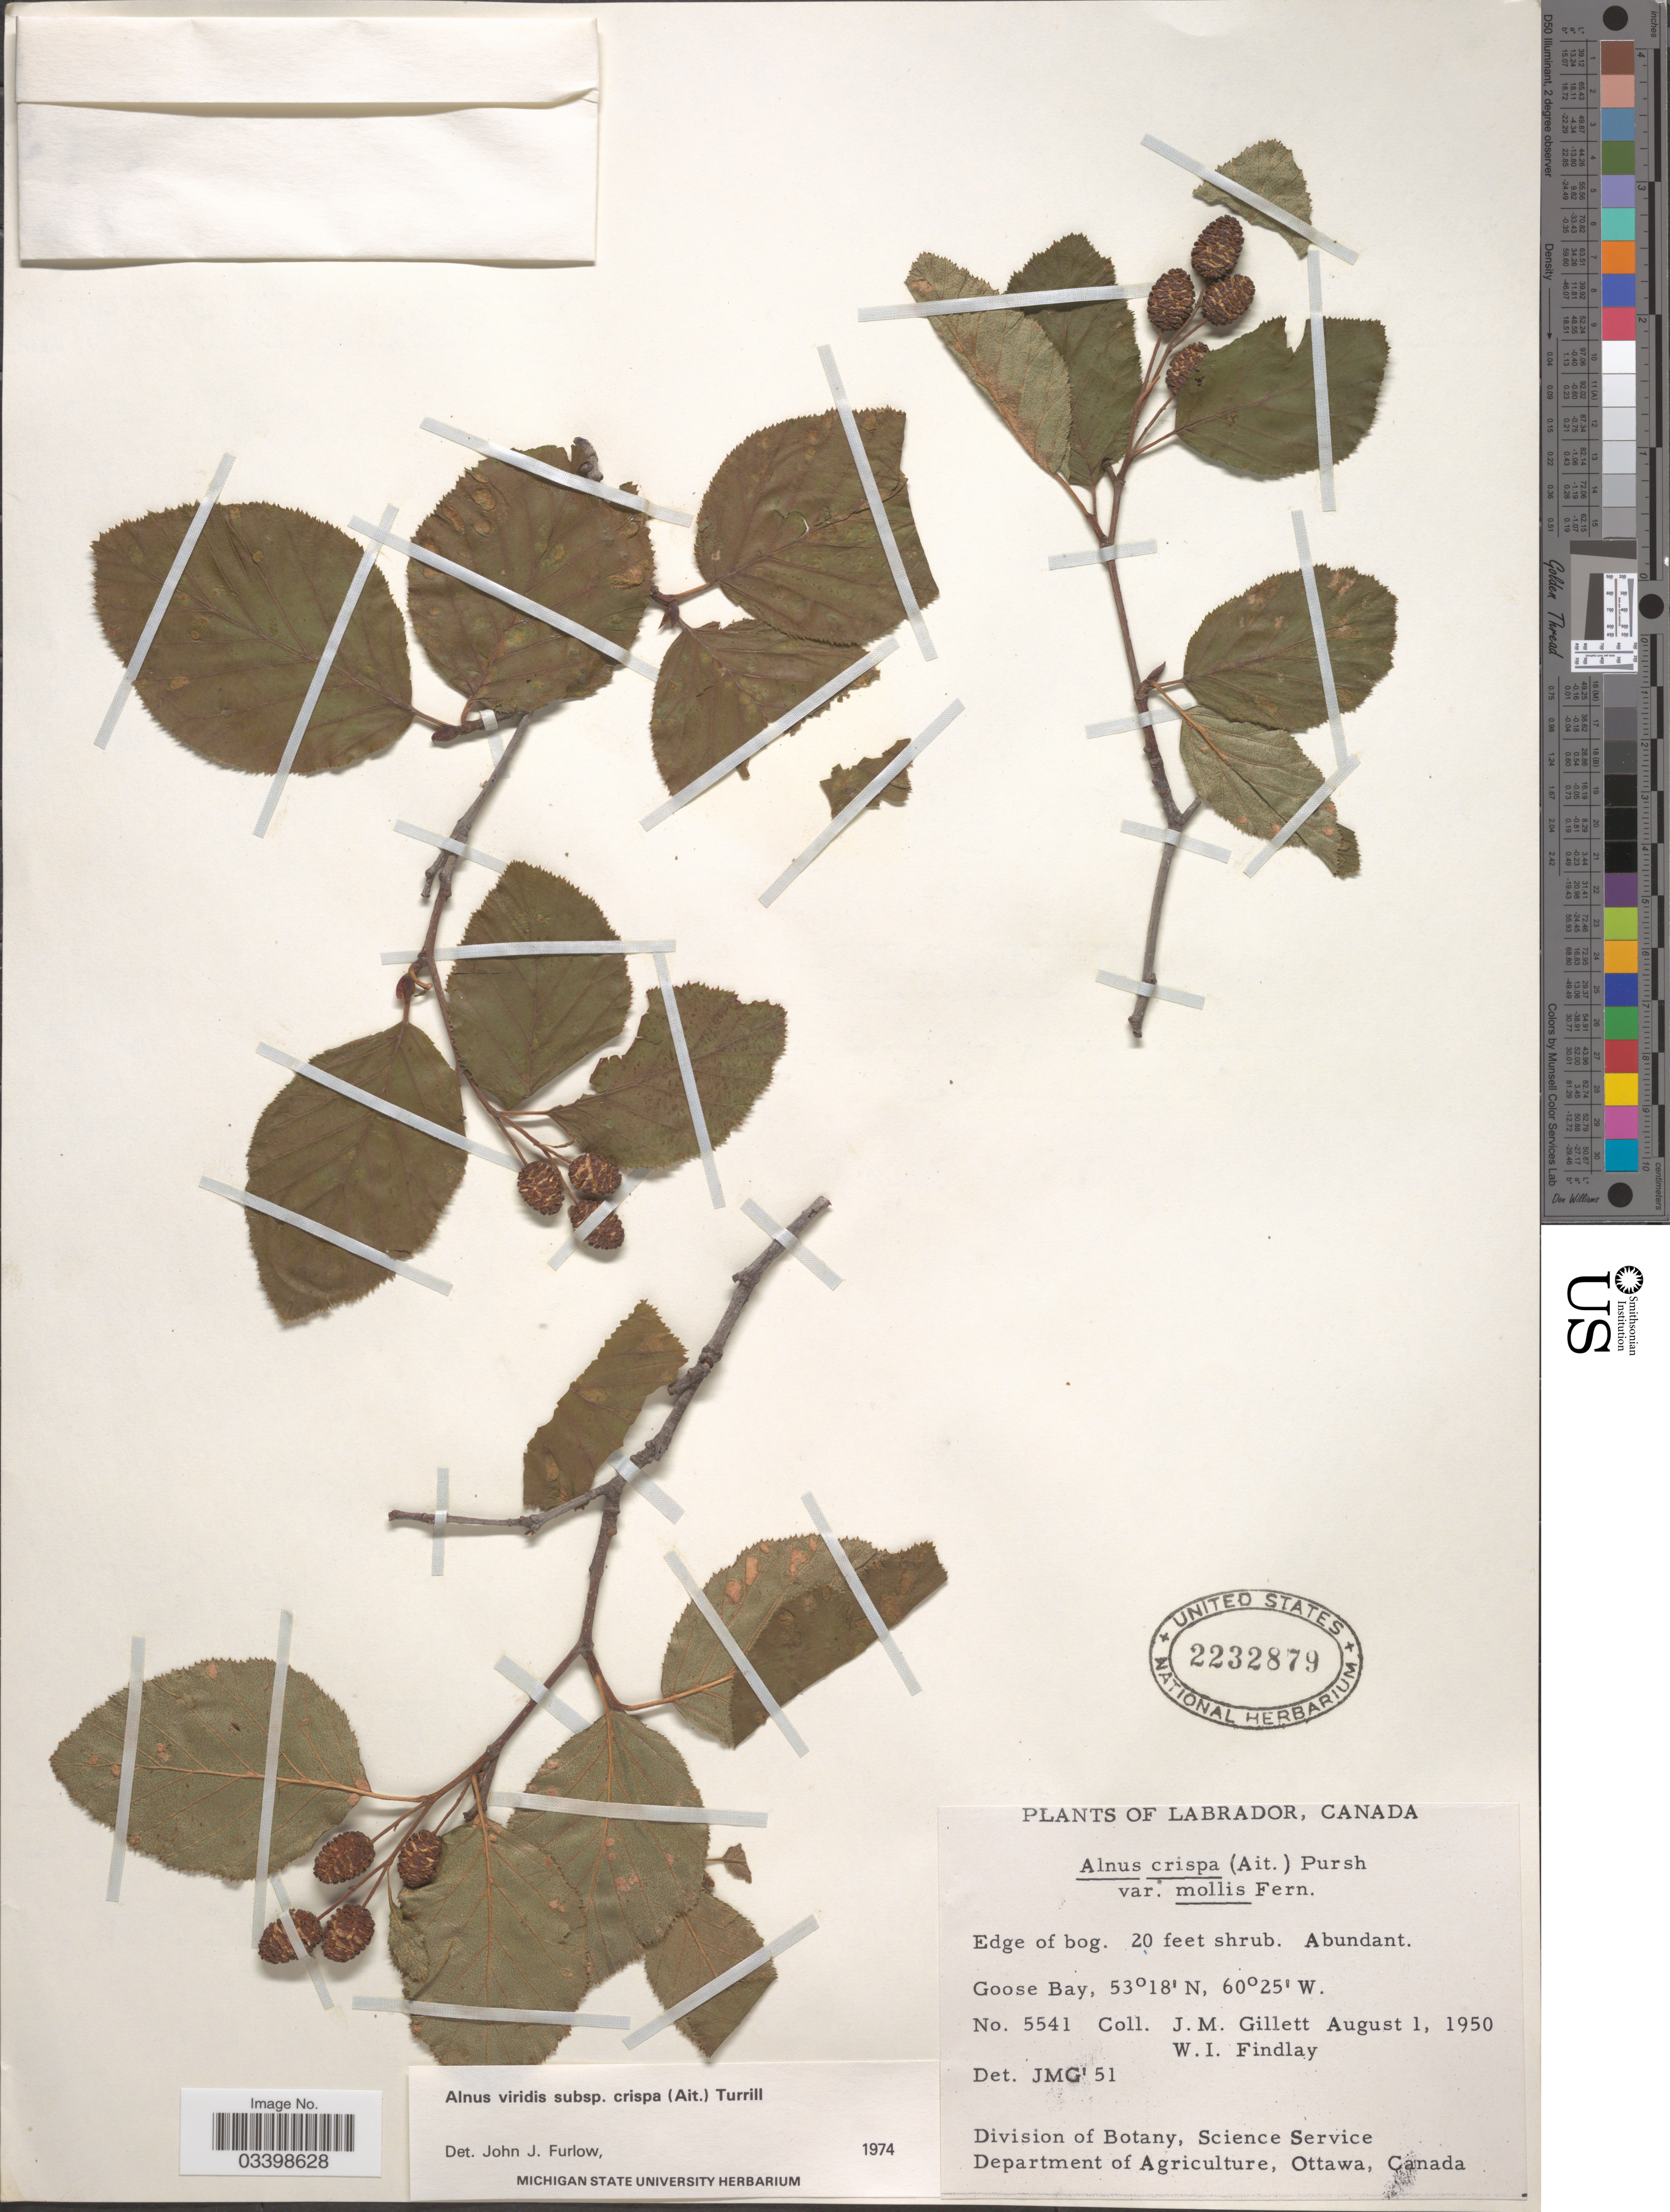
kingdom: Plantae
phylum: Tracheophyta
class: Magnoliopsida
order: Fagales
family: Betulaceae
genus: Alnus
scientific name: Alnus viridis subsp. crispa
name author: (Aiton) Turrill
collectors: J. M. Gillett & W. Findlay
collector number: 5541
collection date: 1950-08-01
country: Canada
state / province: Newfoundland and Labrador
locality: Labrador. Goose Bay.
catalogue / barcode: US 2232879